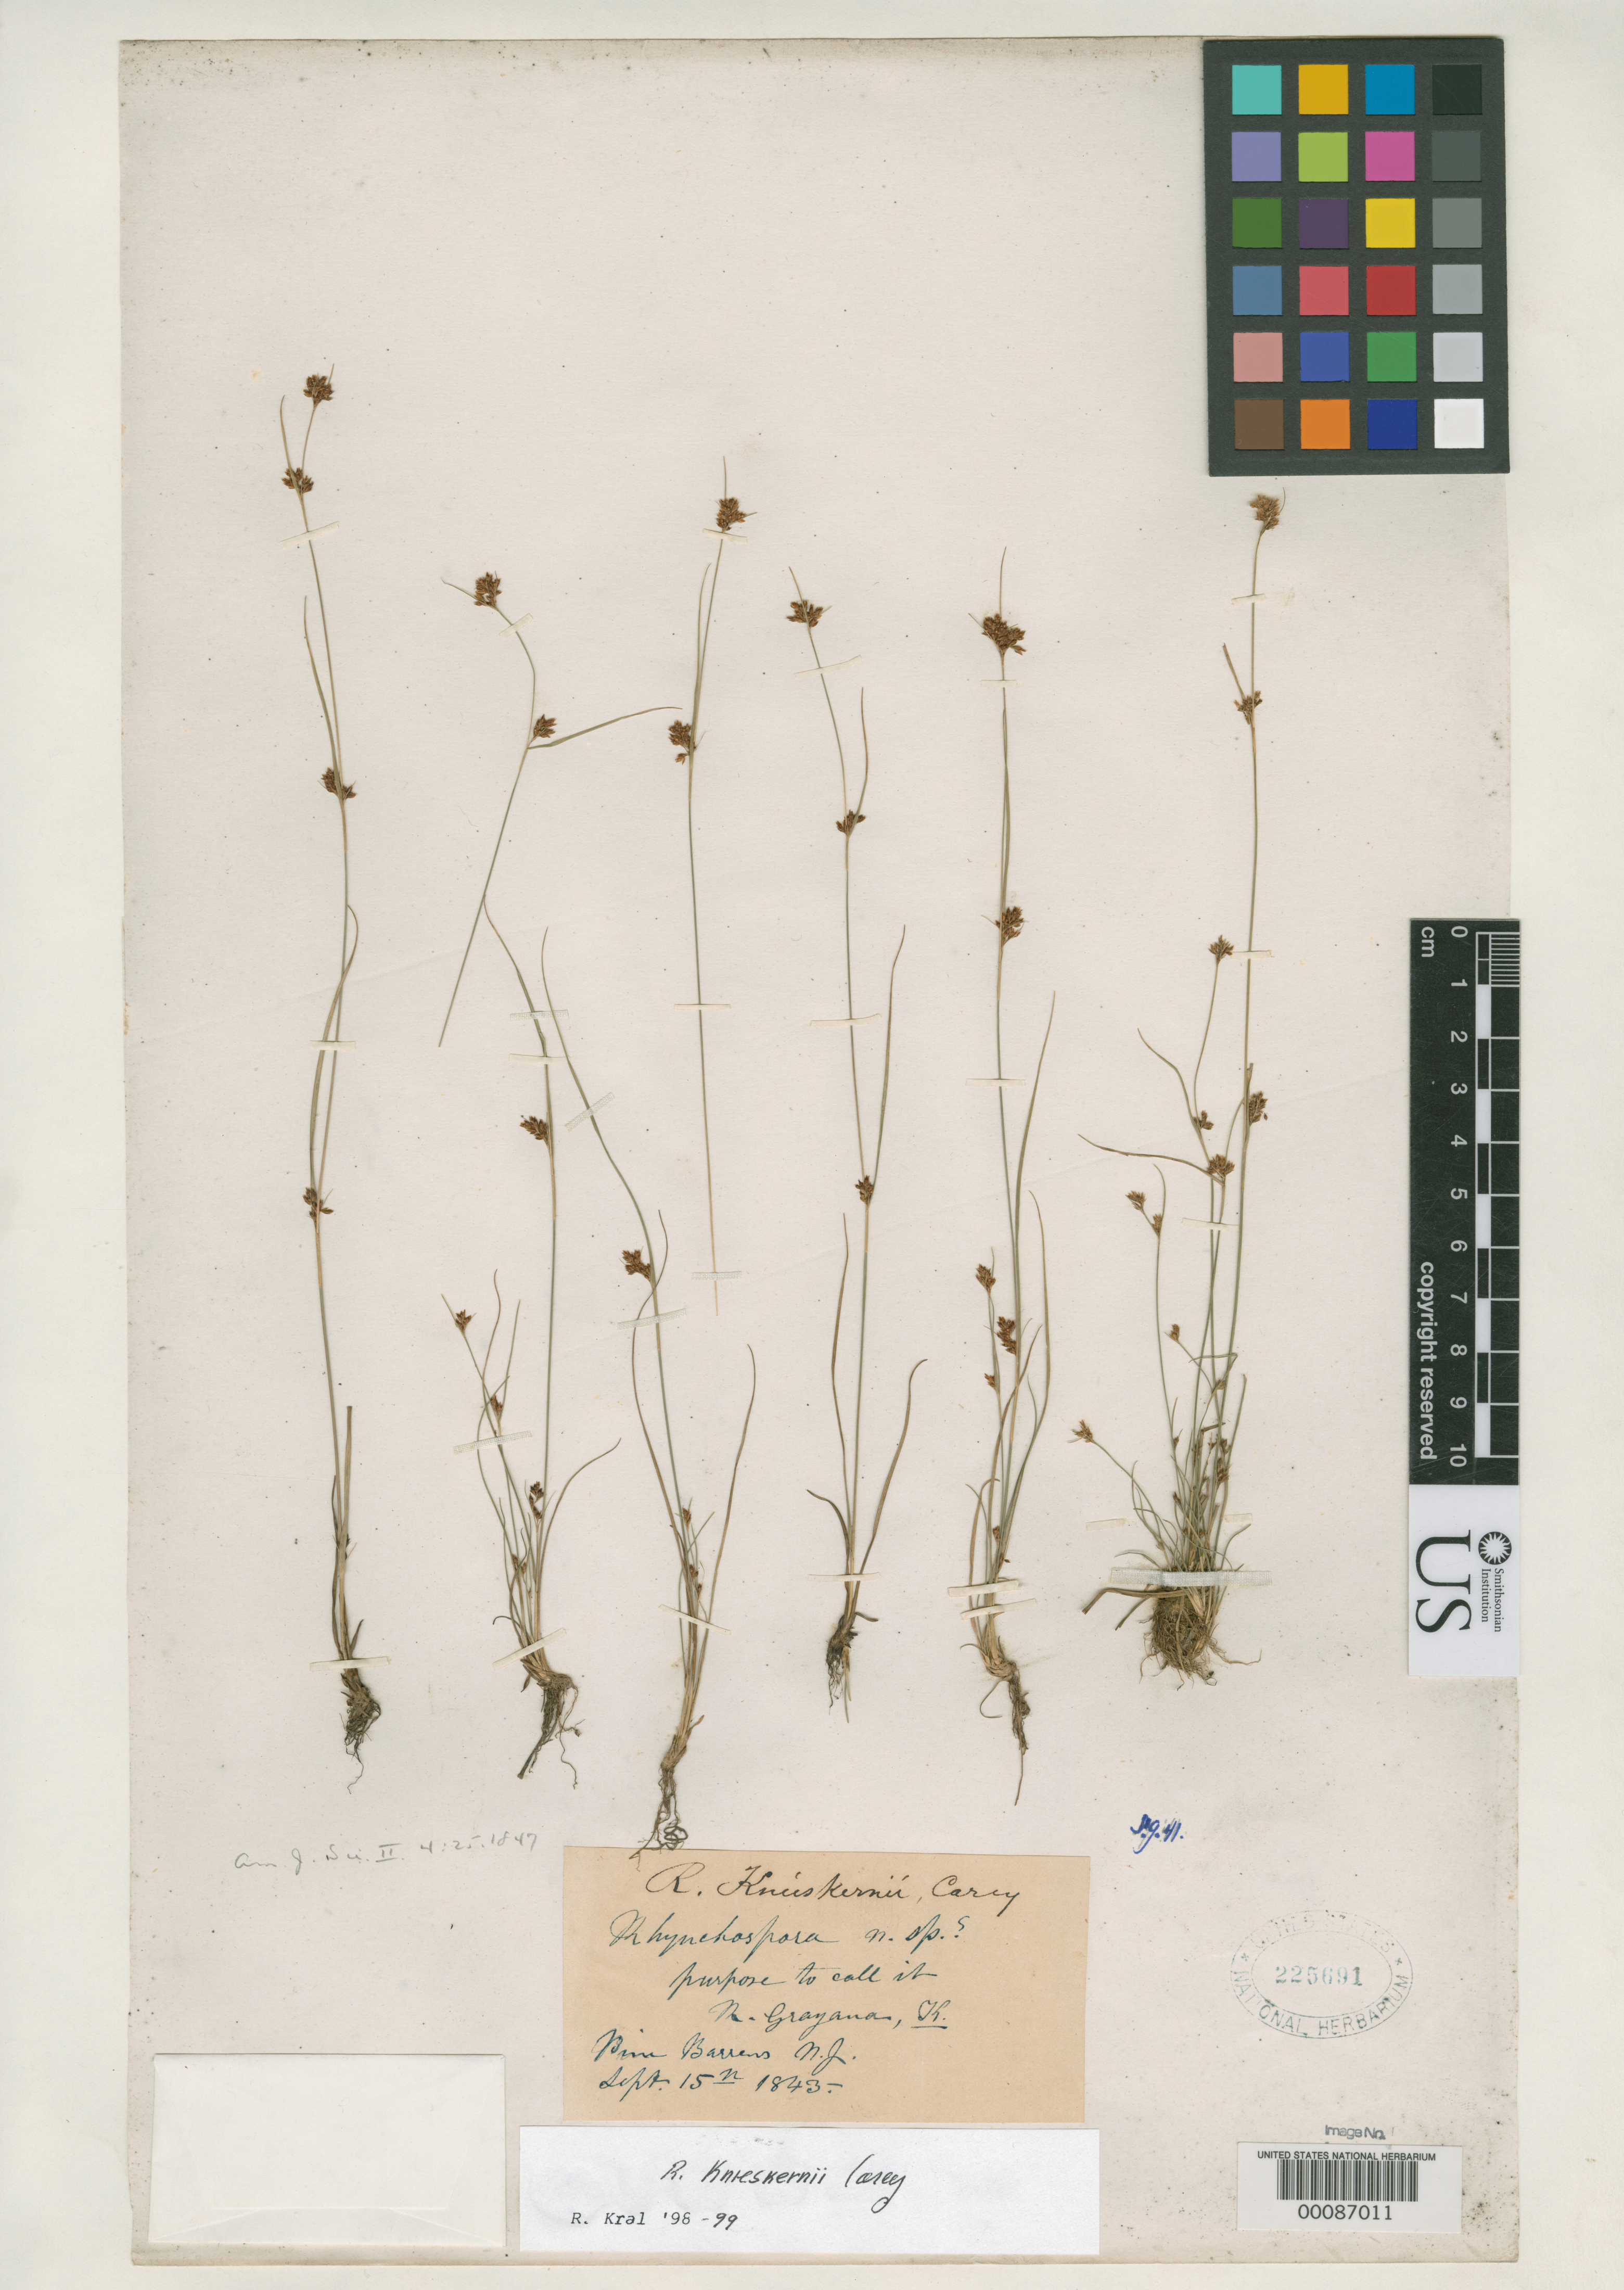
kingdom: Plantae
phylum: Tracheophyta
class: Liliopsida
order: Poales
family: Cyperaceae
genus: Rhynchospora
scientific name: Rhynchospora knieskernii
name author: J. Carey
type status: Isotype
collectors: P. Kneiskern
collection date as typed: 15 Sep 1845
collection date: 1845-09-15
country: United States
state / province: New Jersey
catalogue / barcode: US 225691